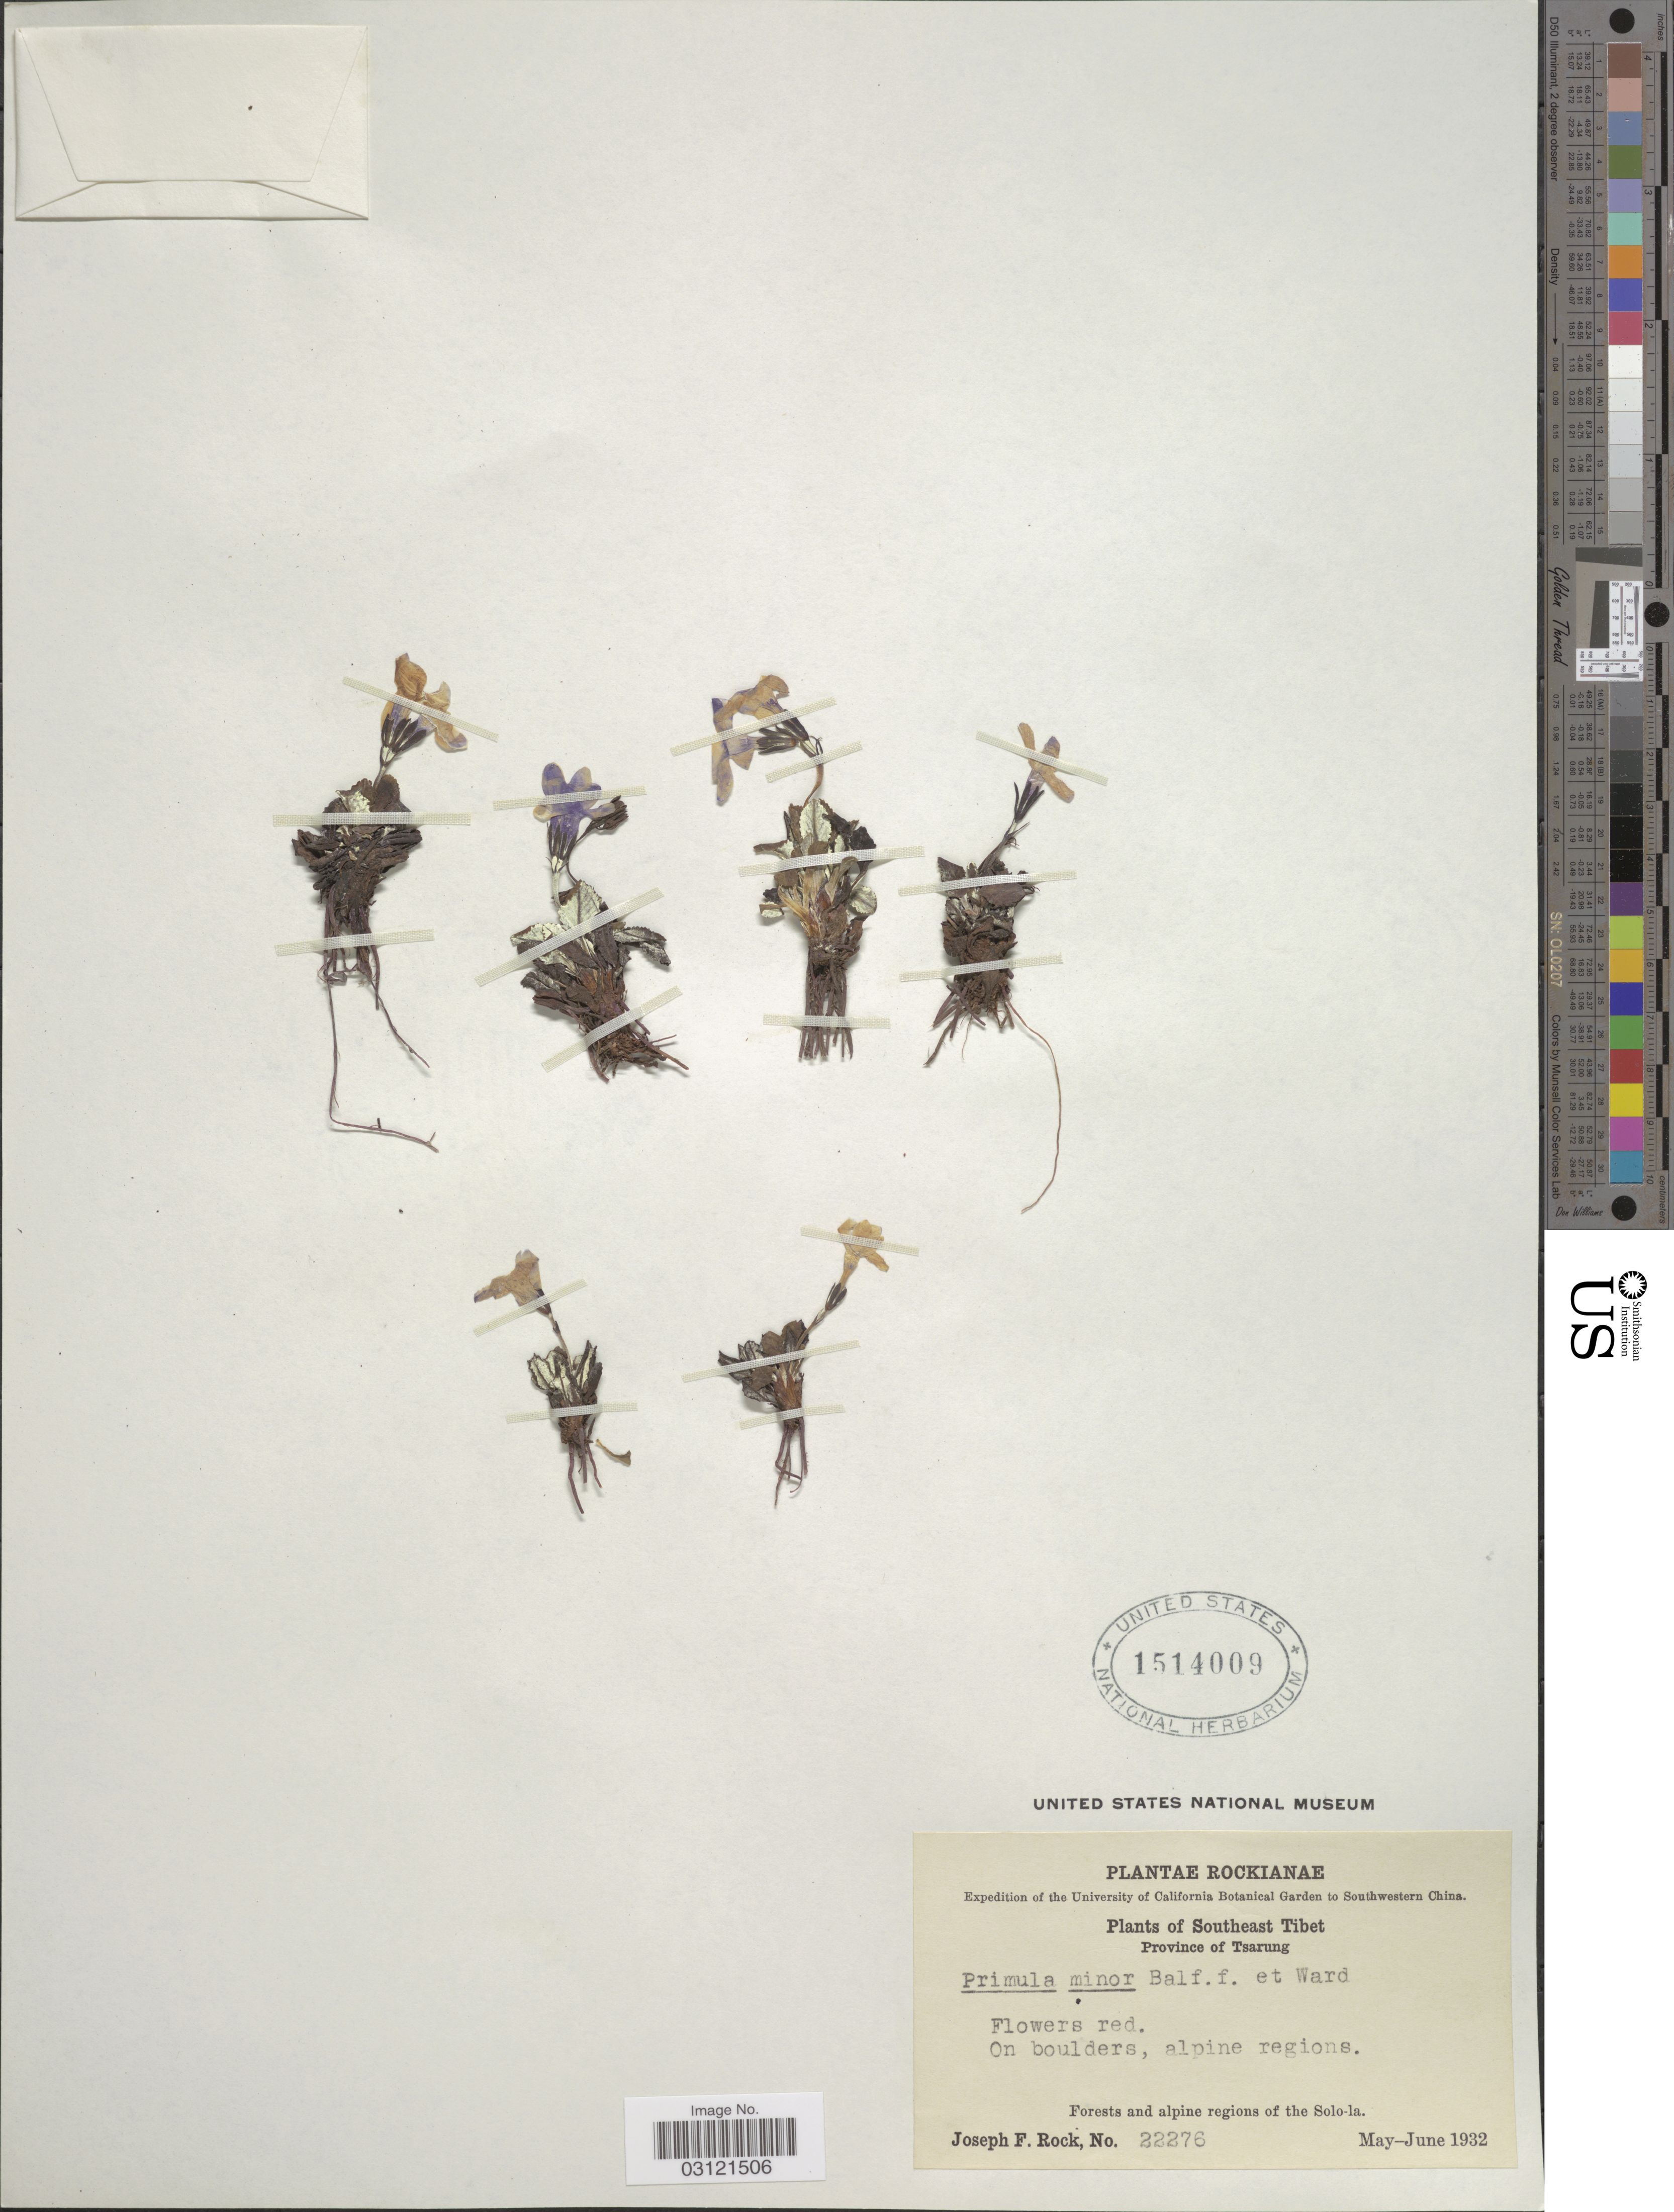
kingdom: Plantae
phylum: Tracheophyta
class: Magnoliopsida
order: Ericales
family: Primulaceae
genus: Primula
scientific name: Primula minor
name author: Balf. f. & Kingdon-Ward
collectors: J. F. Rock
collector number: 22276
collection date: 1932-05/1932-06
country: China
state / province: Xizang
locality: Southwestern China. Southeast Tibet. Province of Tsarung. On boulders, alpine regions. Forests and alpine regions of the Solo-la.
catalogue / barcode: US 1514009